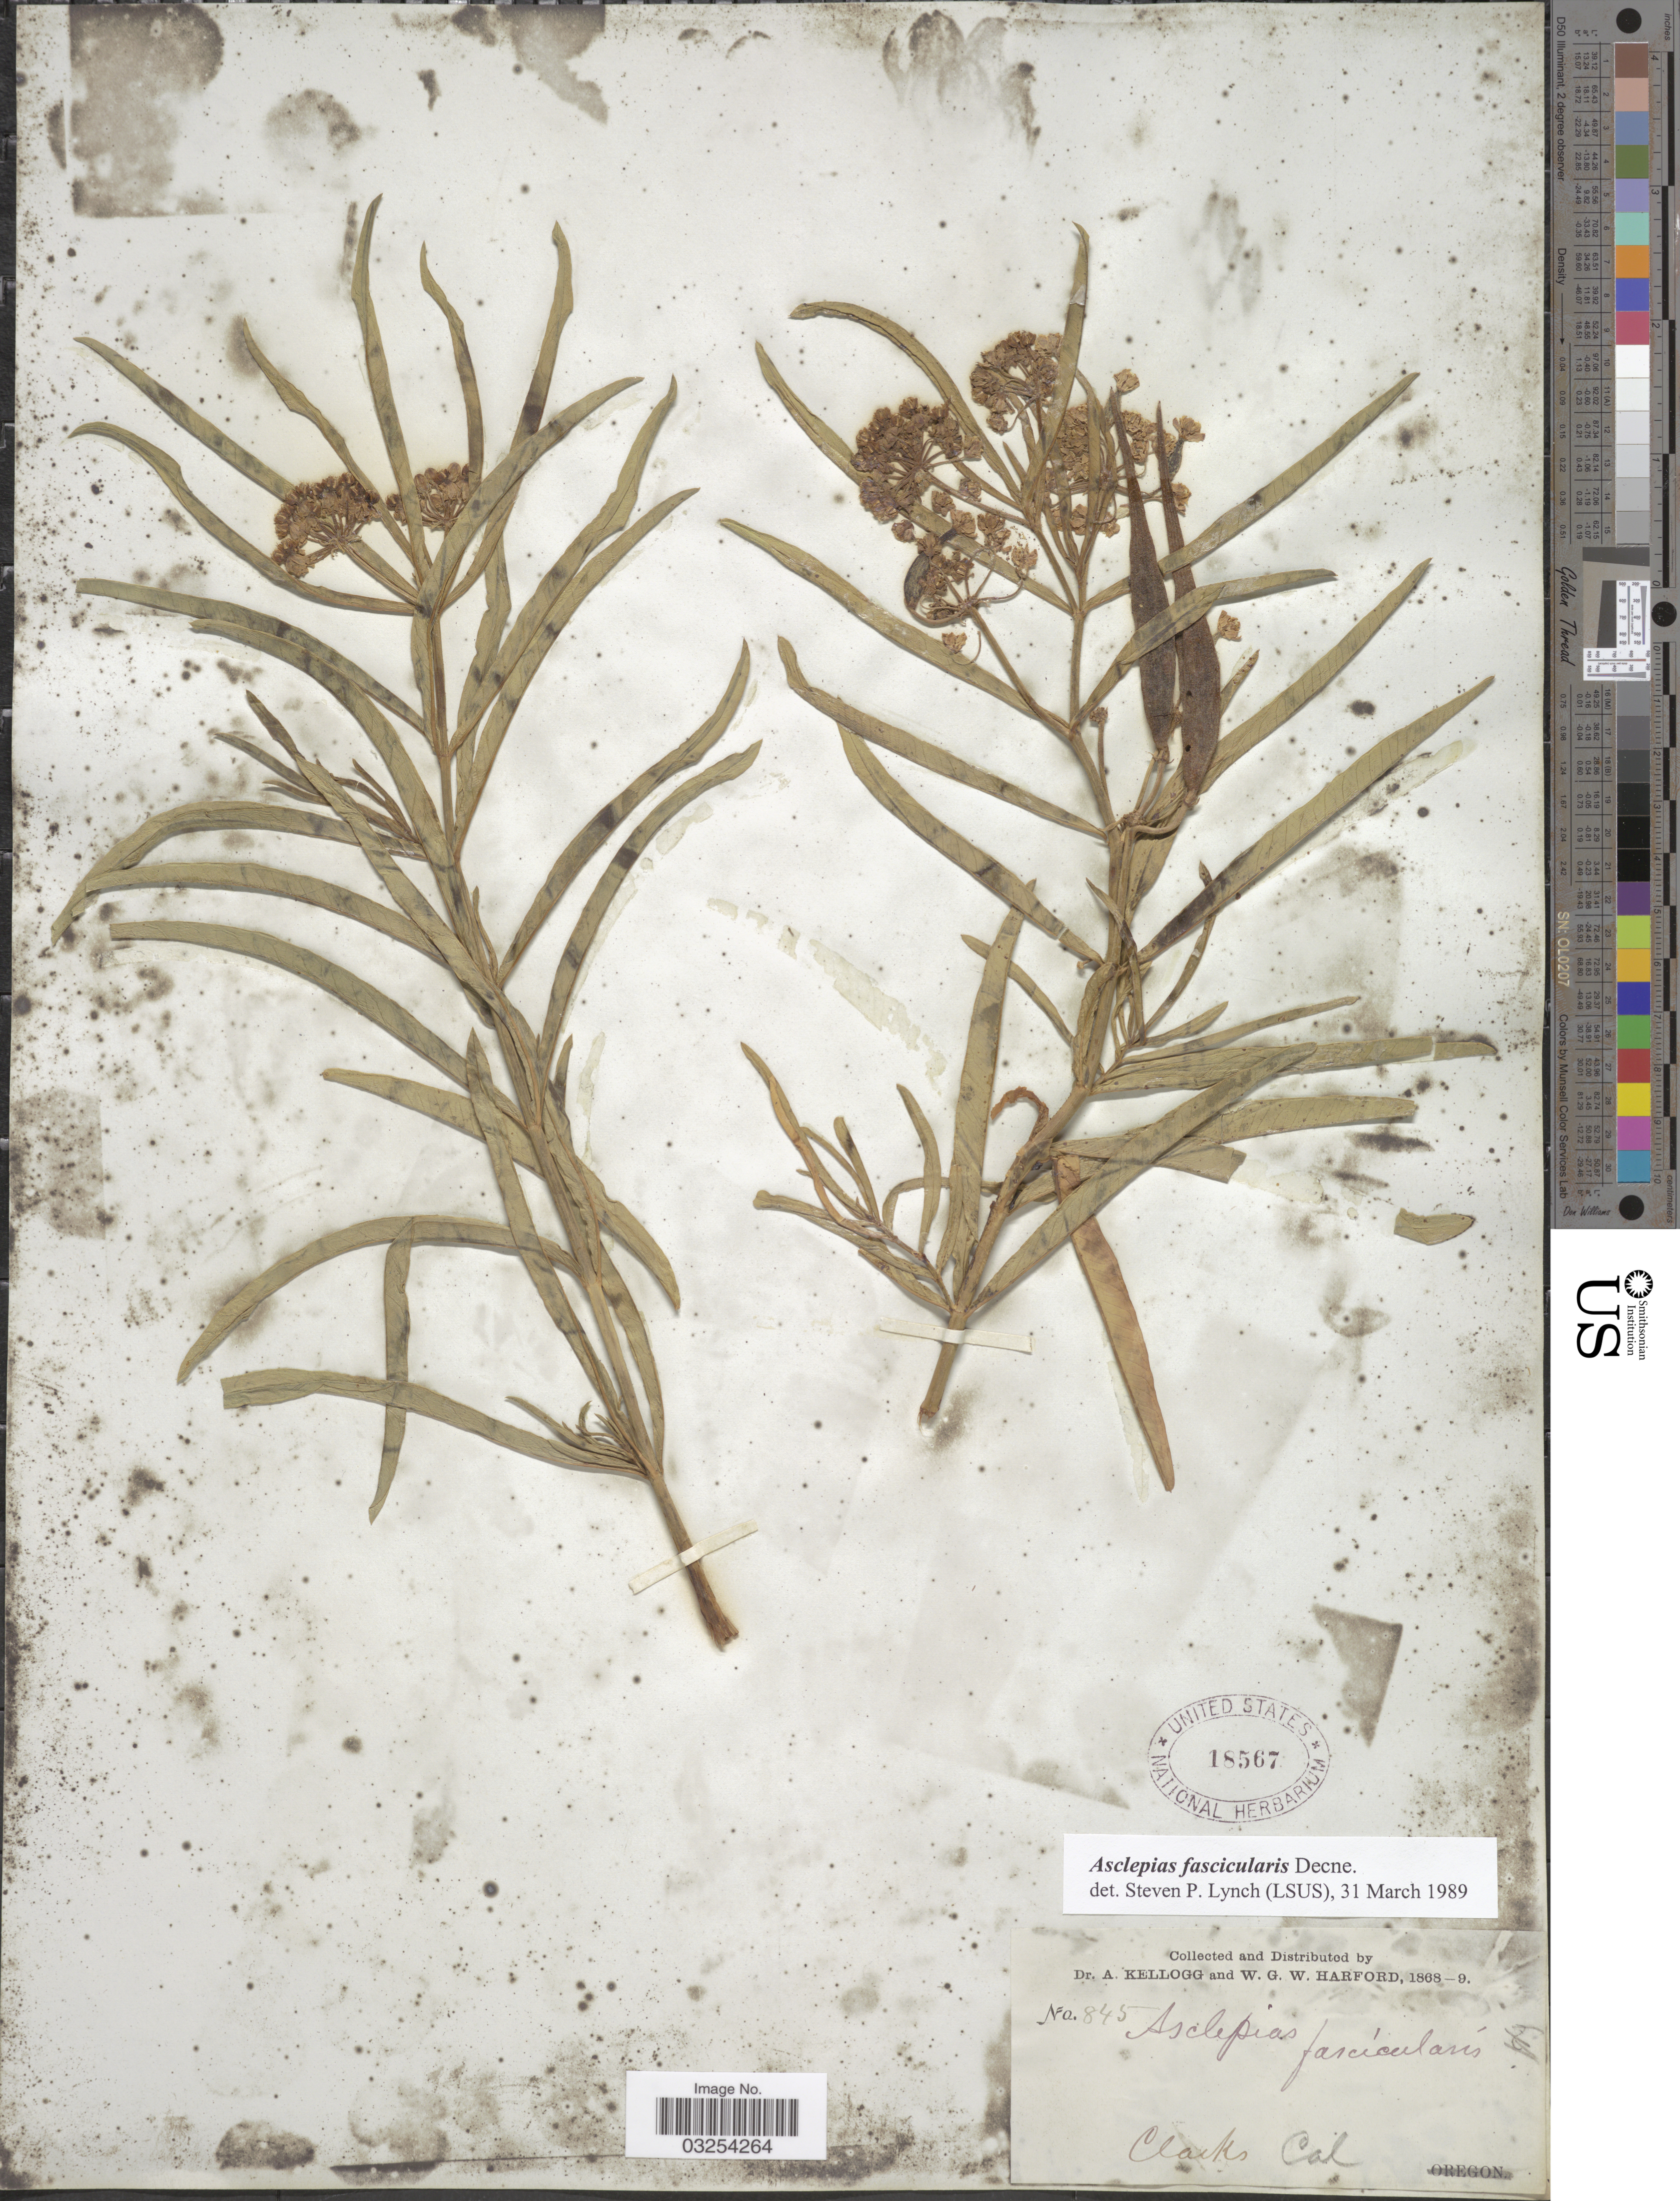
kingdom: Plantae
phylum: Tracheophyta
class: Magnoliopsida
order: Gentianales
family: Apocynaceae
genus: Asclepias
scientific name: Asclepias fascicularis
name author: Decne.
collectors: A. Kellogg & W. G. W. Harford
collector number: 845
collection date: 1868/1869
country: United States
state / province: California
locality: Clarks.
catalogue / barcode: US 18567